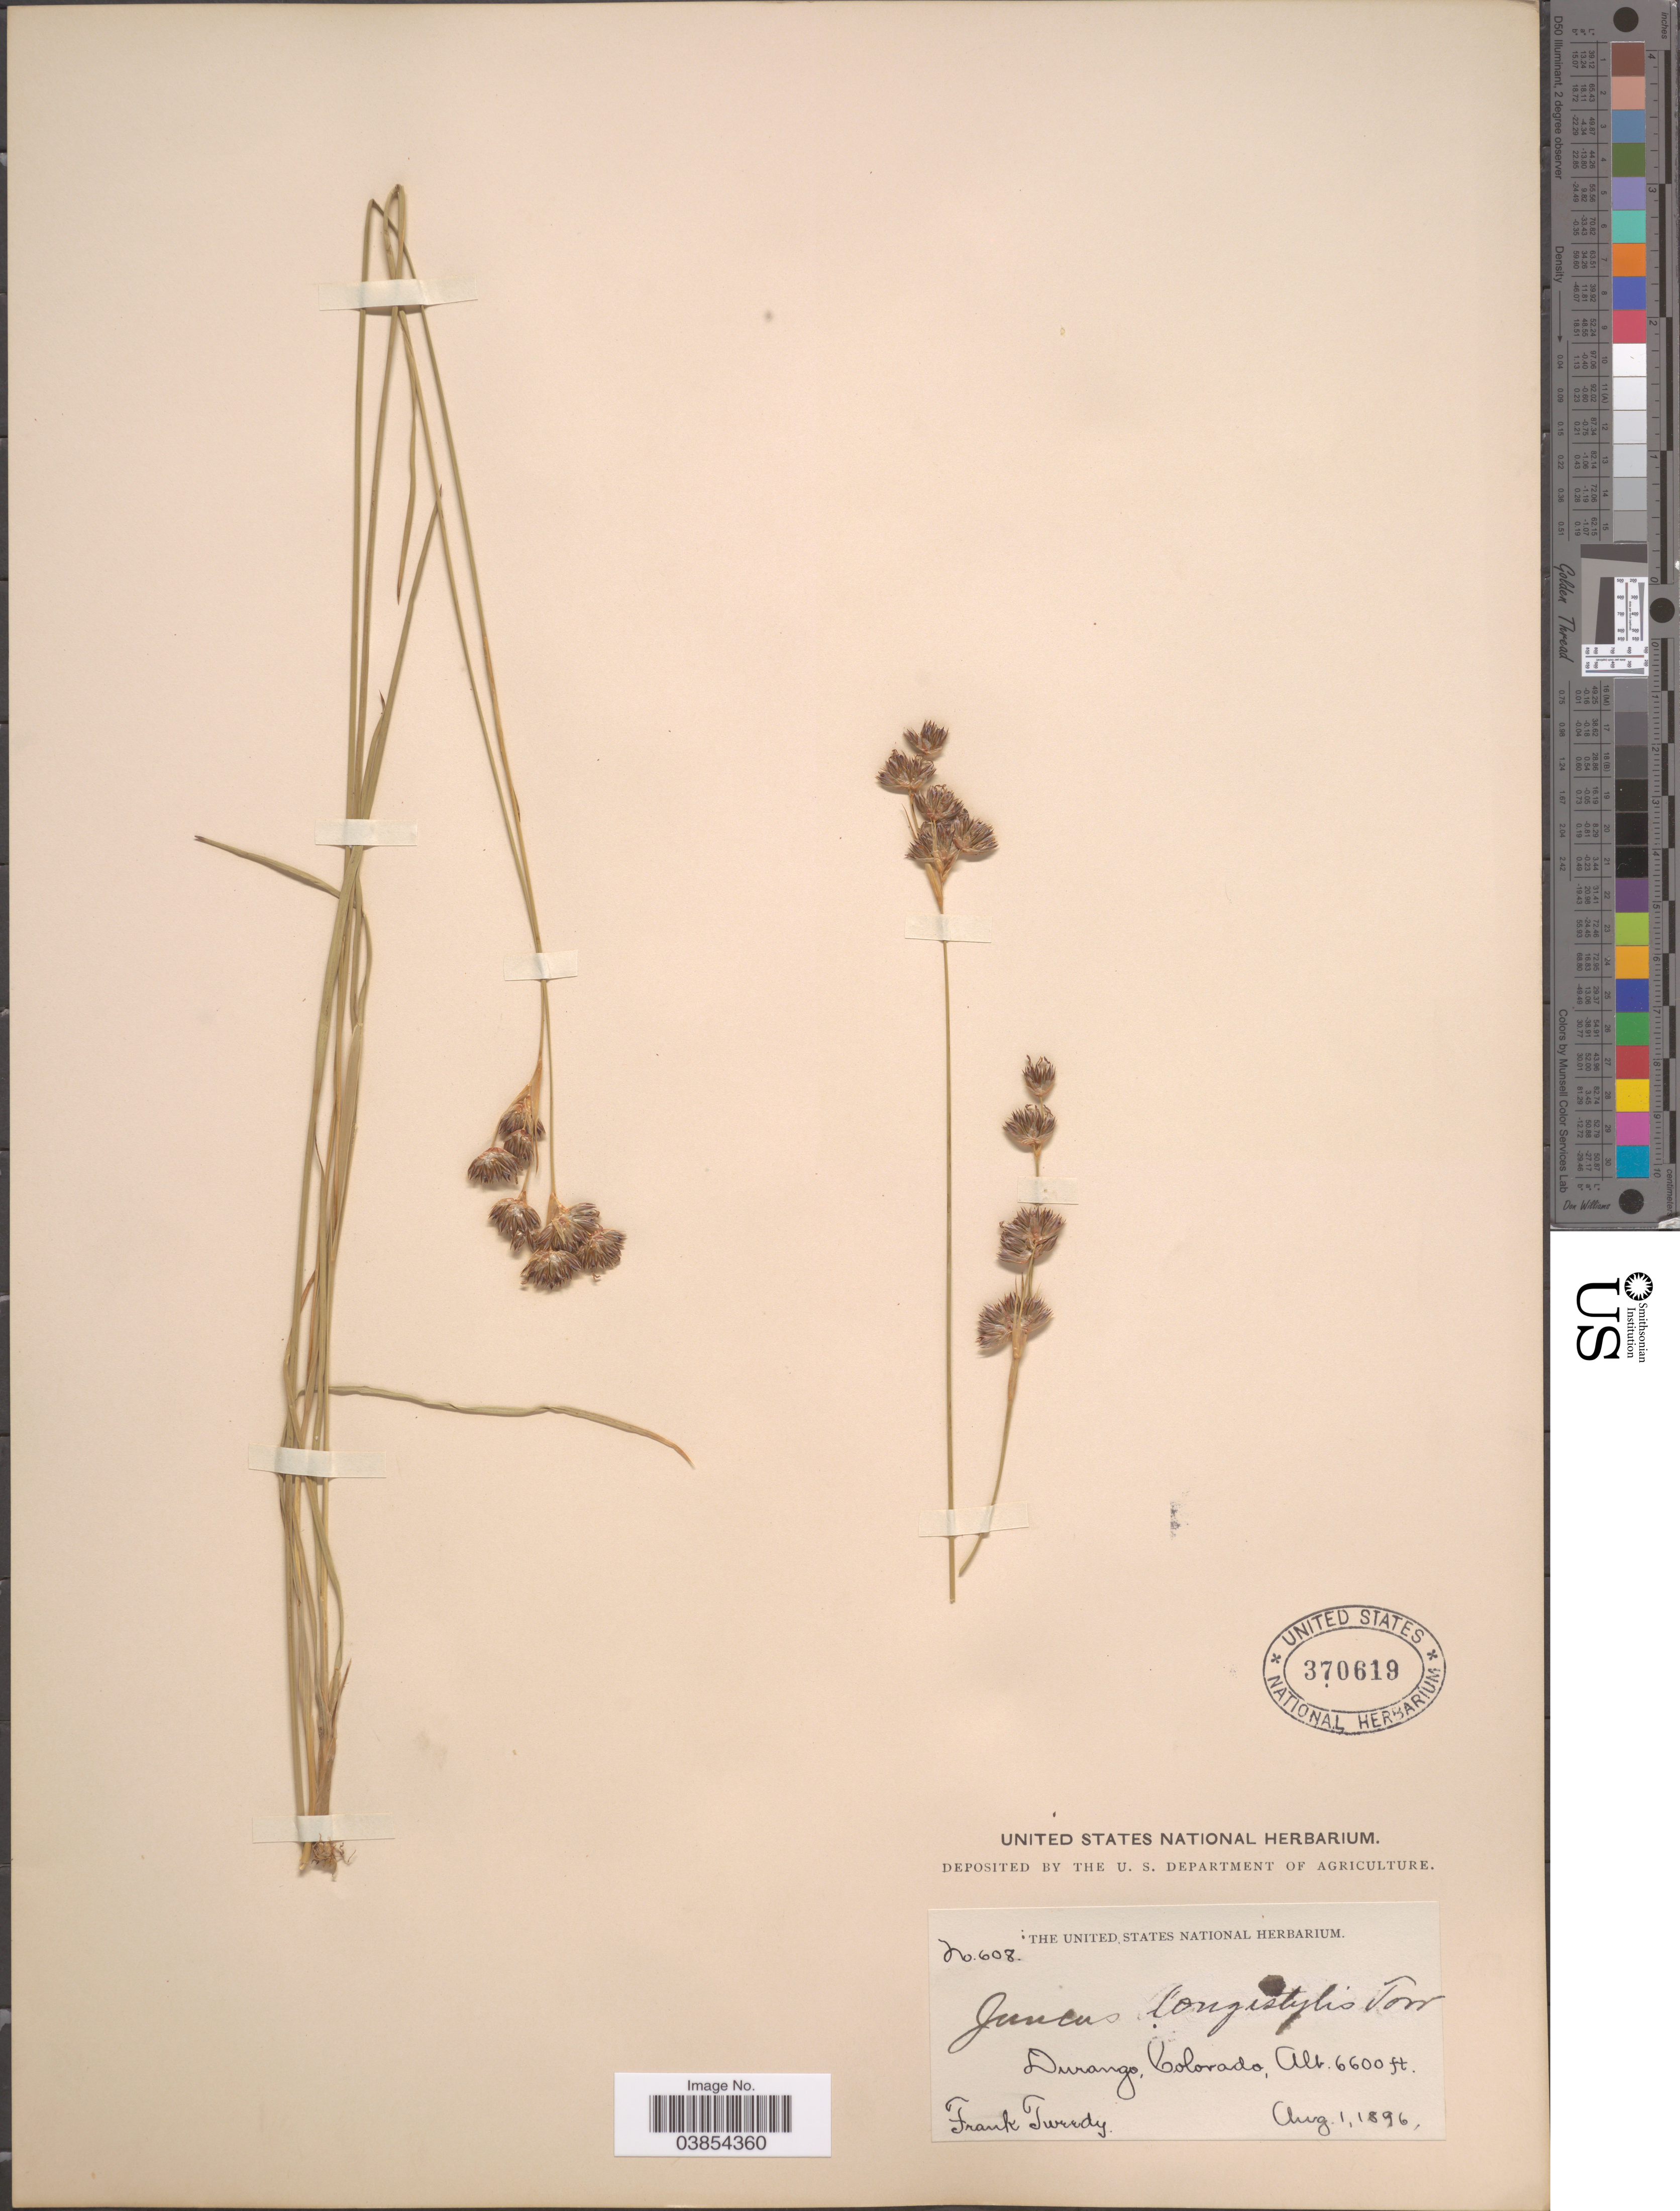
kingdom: Plantae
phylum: Tracheophyta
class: Liliopsida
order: Poales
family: Juncaceae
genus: Juncus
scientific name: Juncus longistylis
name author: Torr.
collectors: F. Tweedy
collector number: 608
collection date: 1896-08-01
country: United States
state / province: Colorado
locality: Durango.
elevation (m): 2012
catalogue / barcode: US 370619